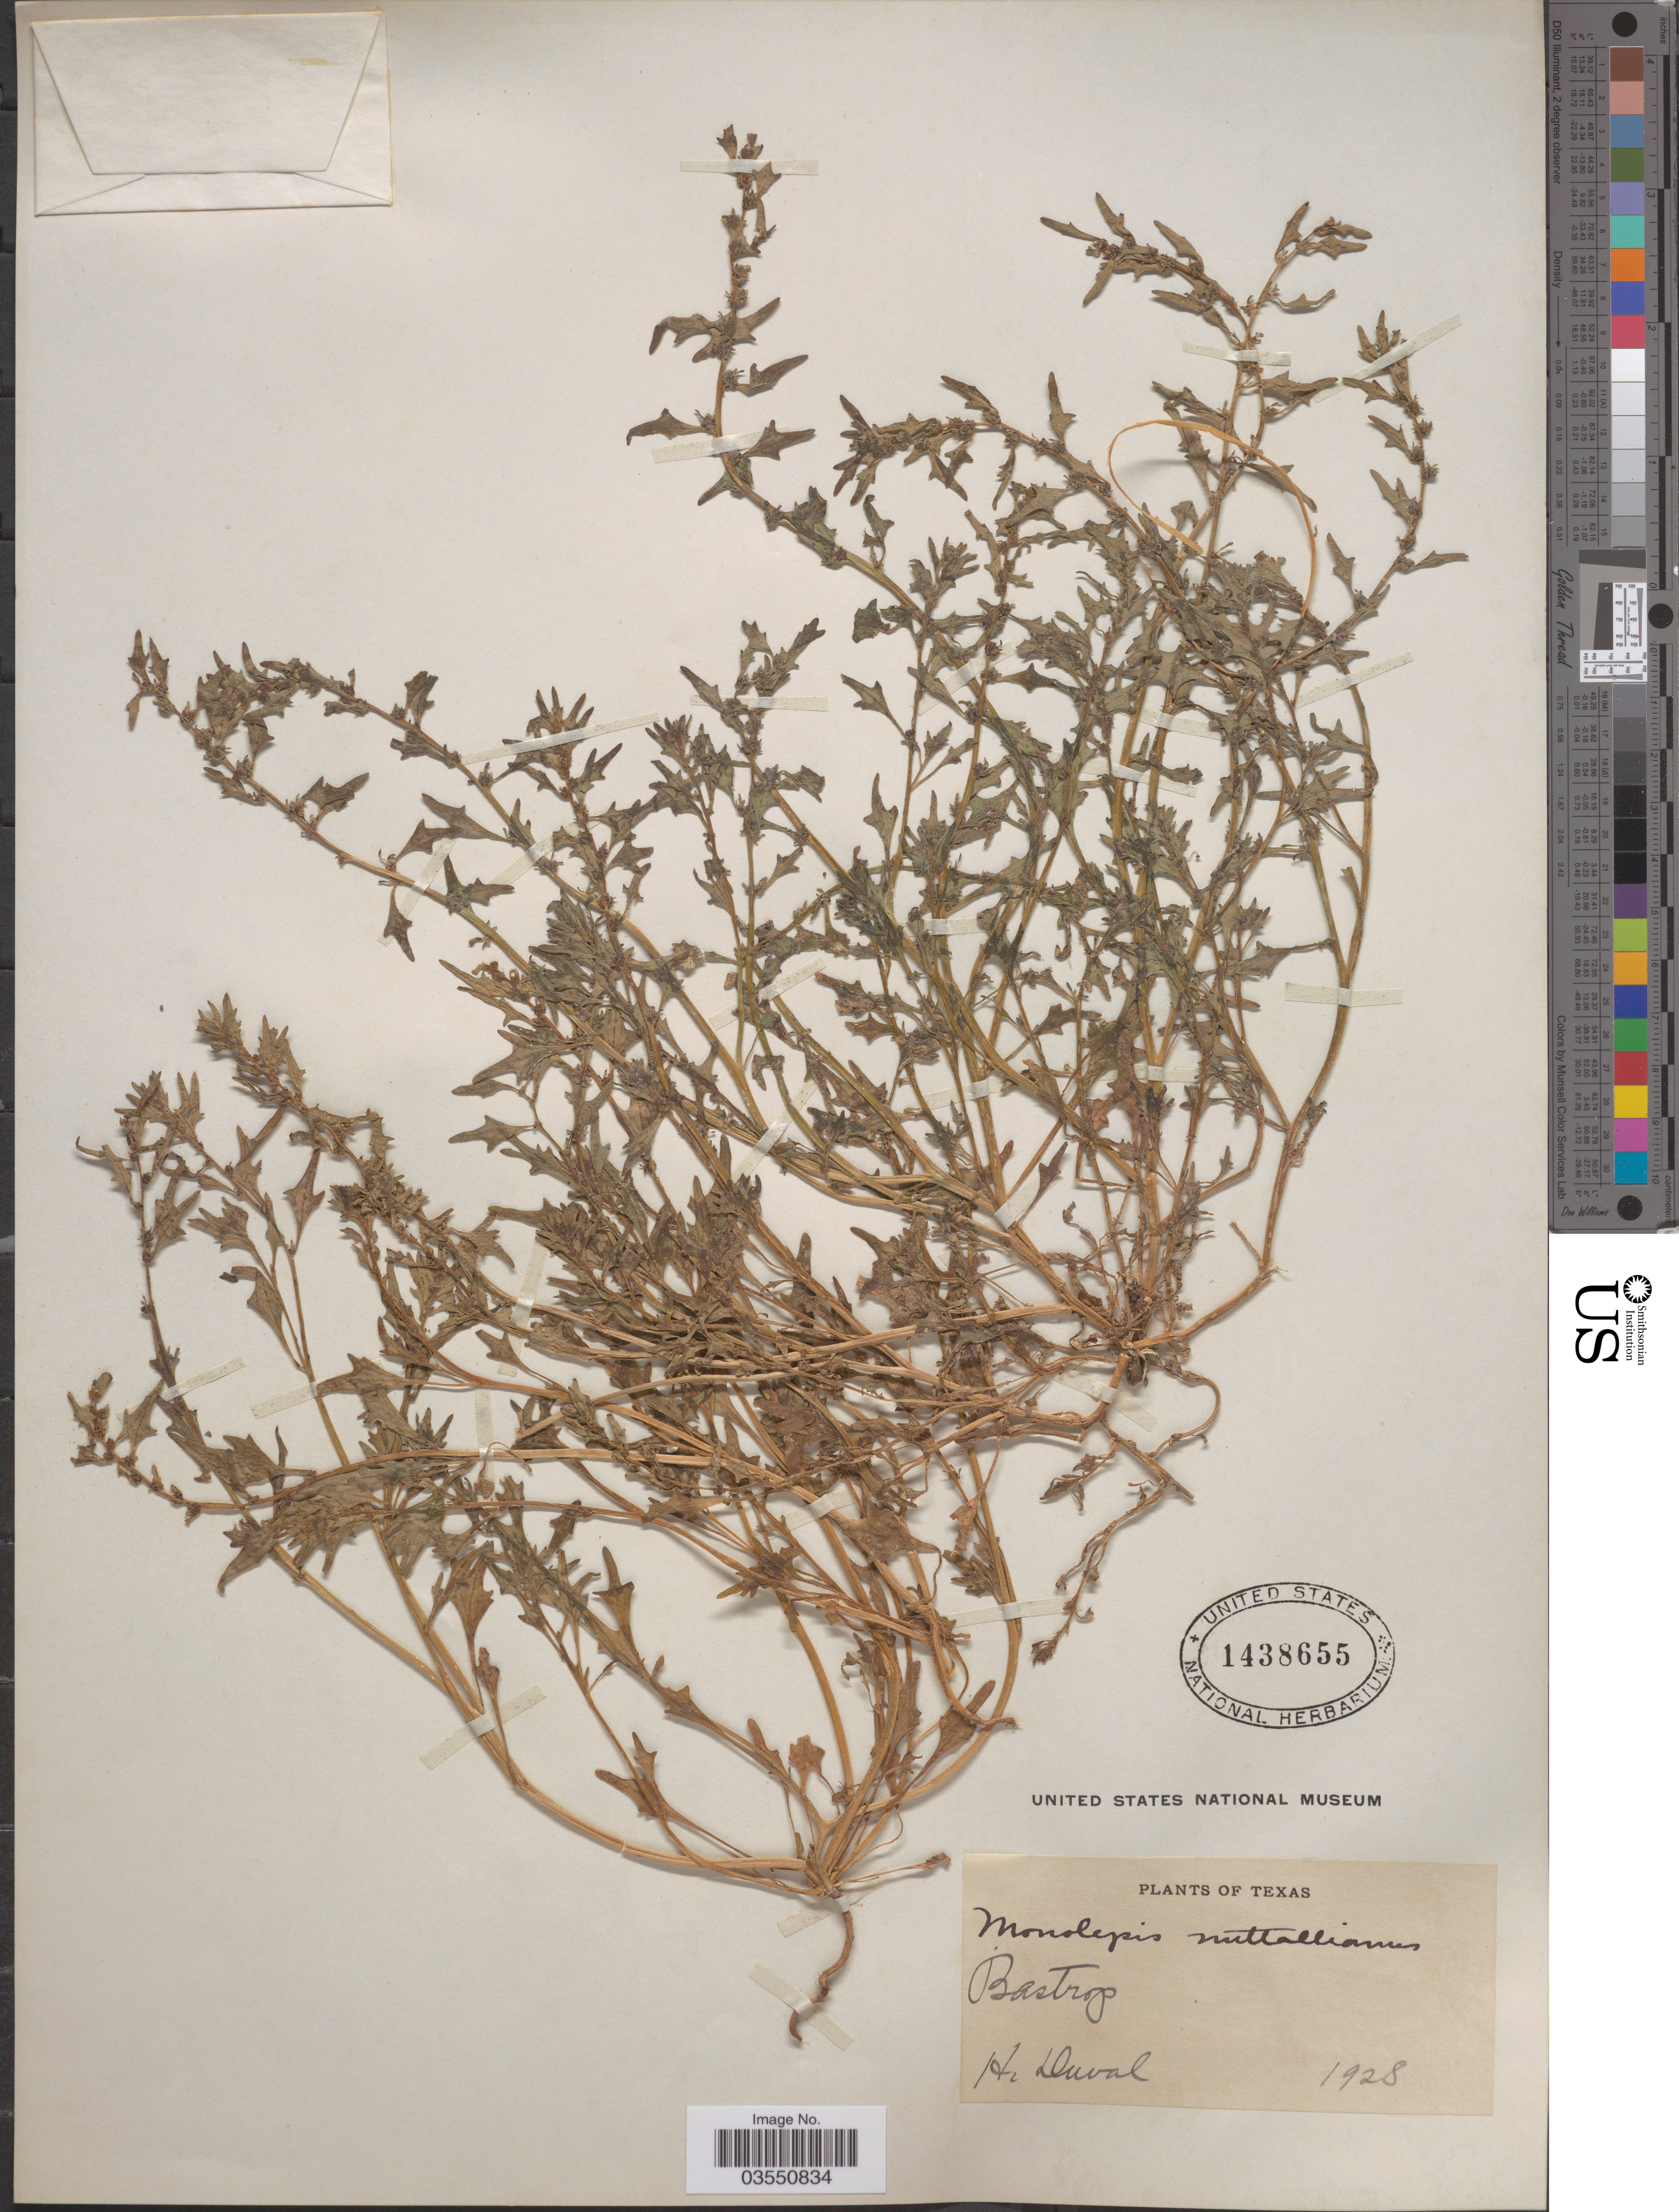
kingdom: Plantae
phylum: Tracheophyta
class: Magnoliopsida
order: Caryophyllales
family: Amaranthaceae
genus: Blitum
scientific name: Blitum nuttallianum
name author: Schult.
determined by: U.S. National Herbarium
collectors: H. Duval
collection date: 1928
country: United States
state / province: Texas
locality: Bastrop.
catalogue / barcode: US 1438655